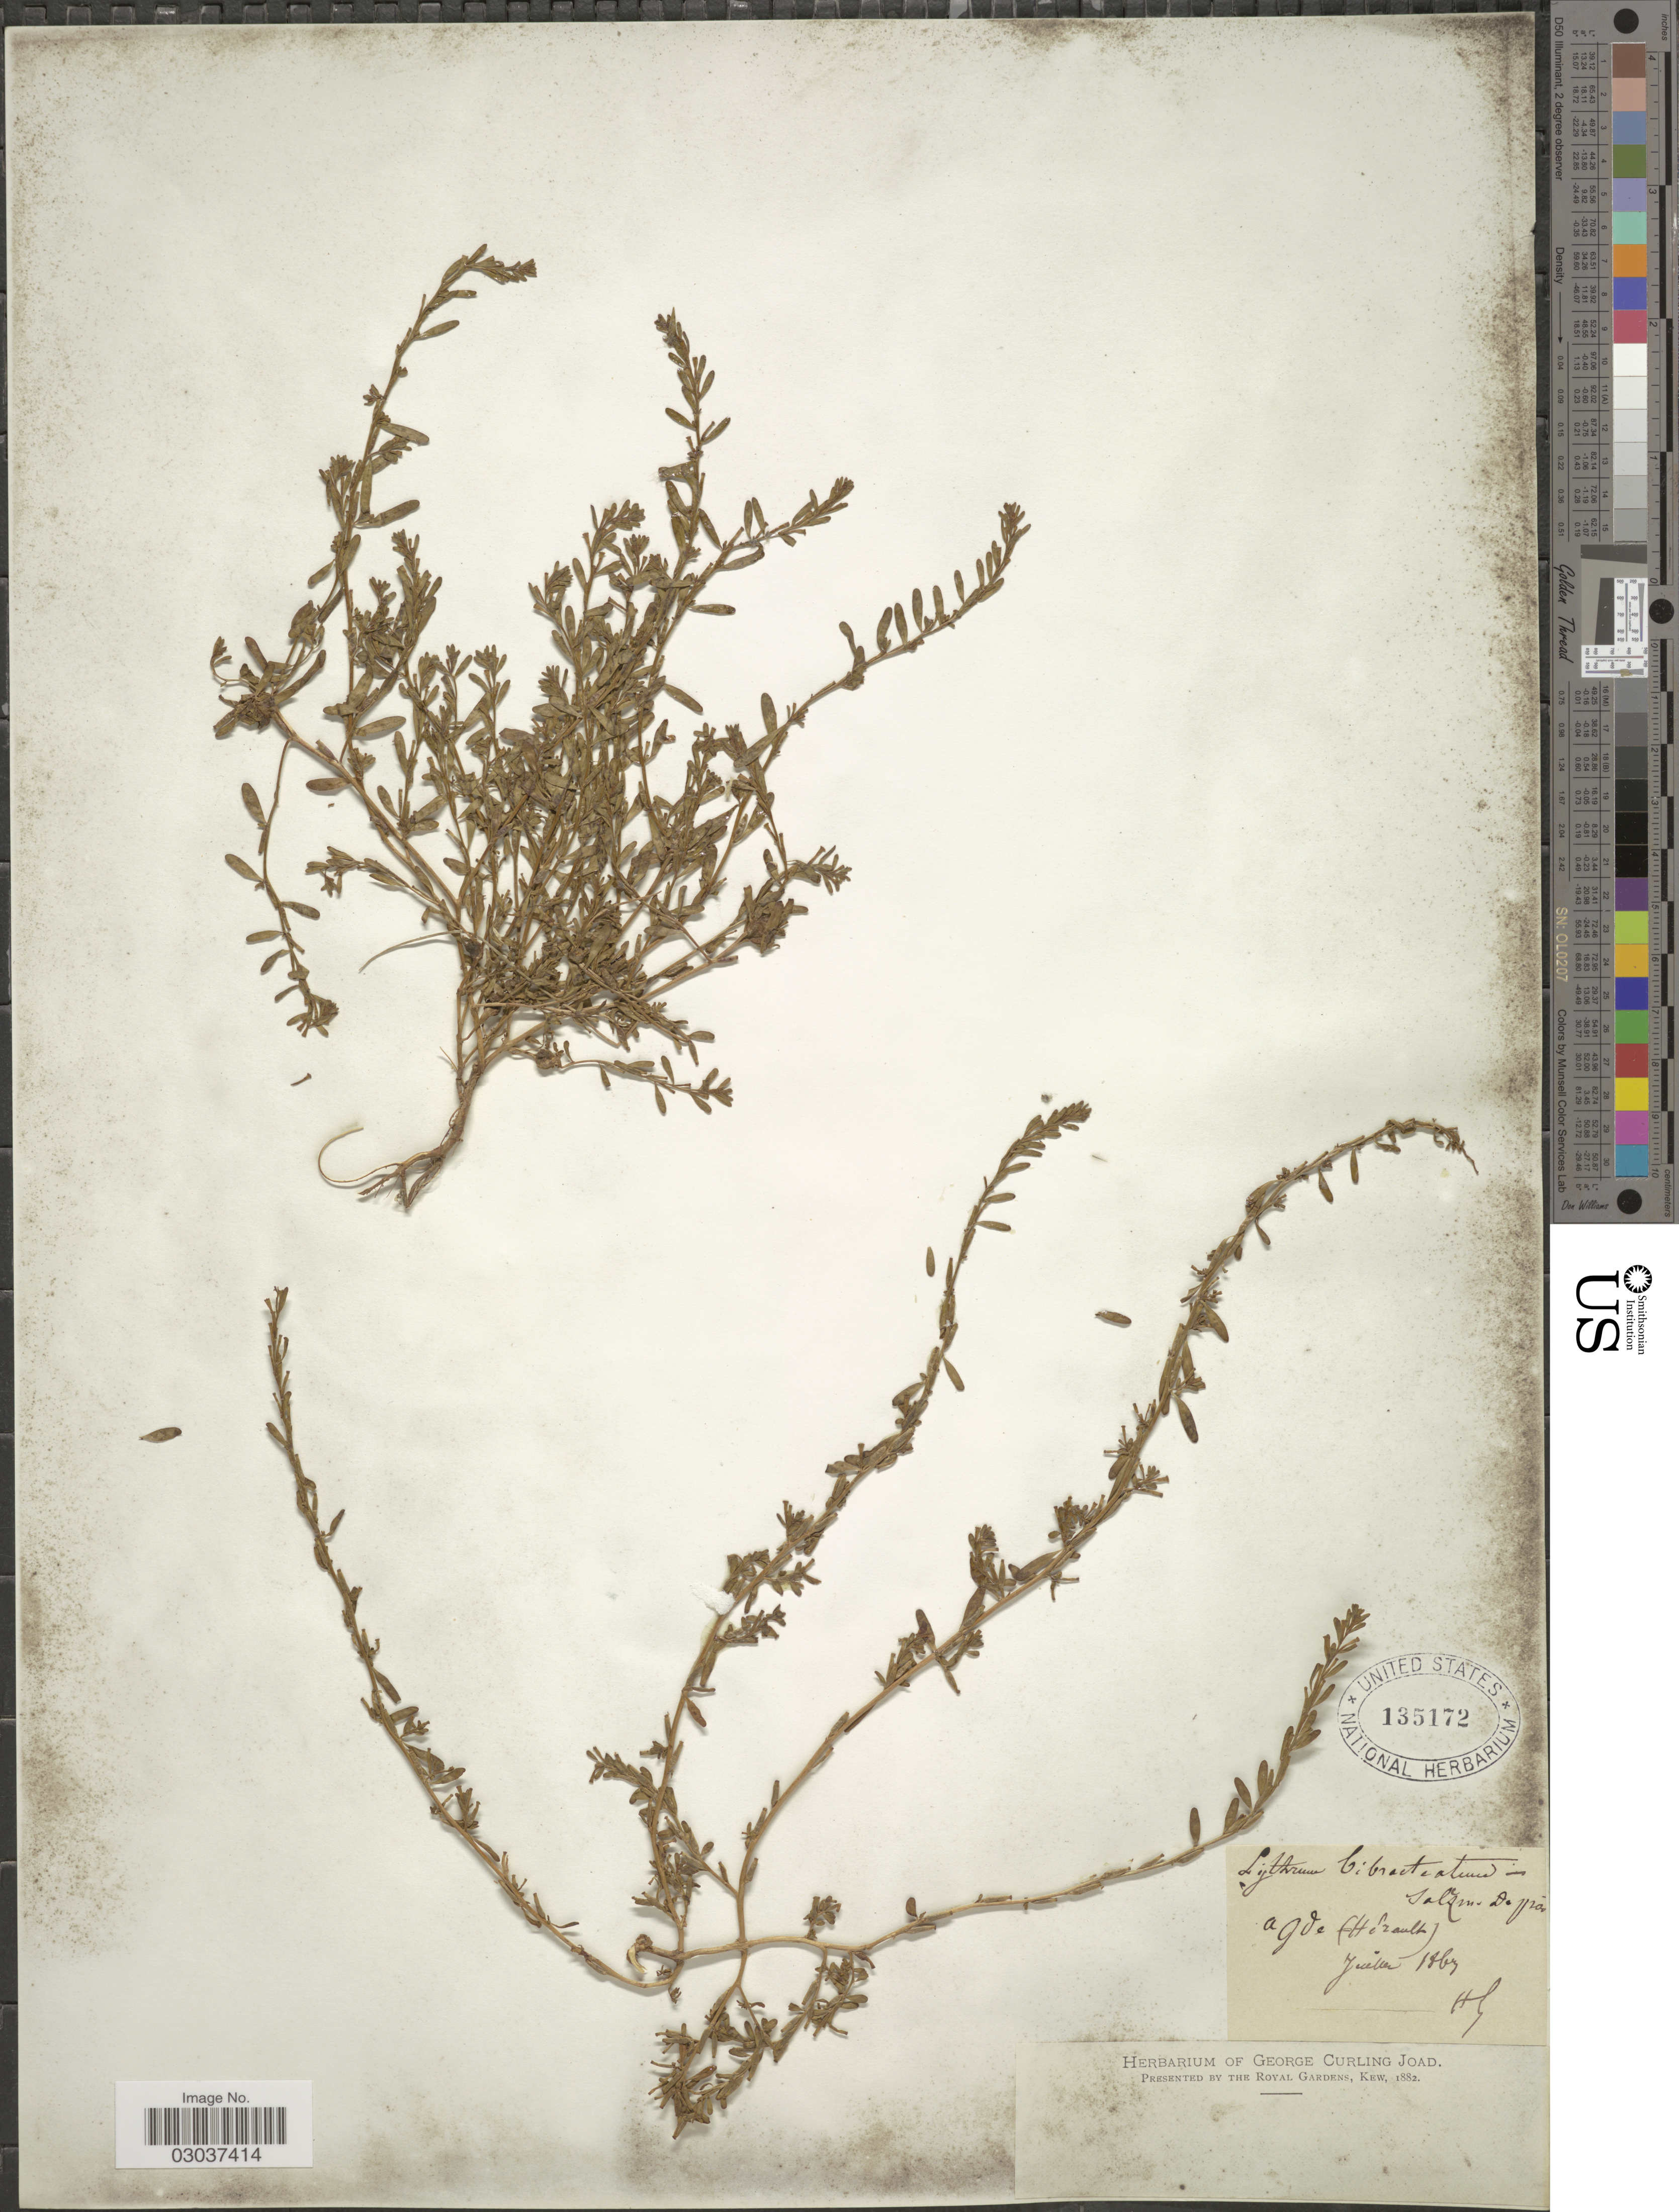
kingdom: Plantae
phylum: Tracheophyta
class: Magnoliopsida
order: Myrtales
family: Lythraceae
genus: Lythrum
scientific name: Lythrum bibracteatum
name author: Salzm. ex DC.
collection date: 1864-06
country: France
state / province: Occitanie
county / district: Hérault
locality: Agde (Herault).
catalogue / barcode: US 135172